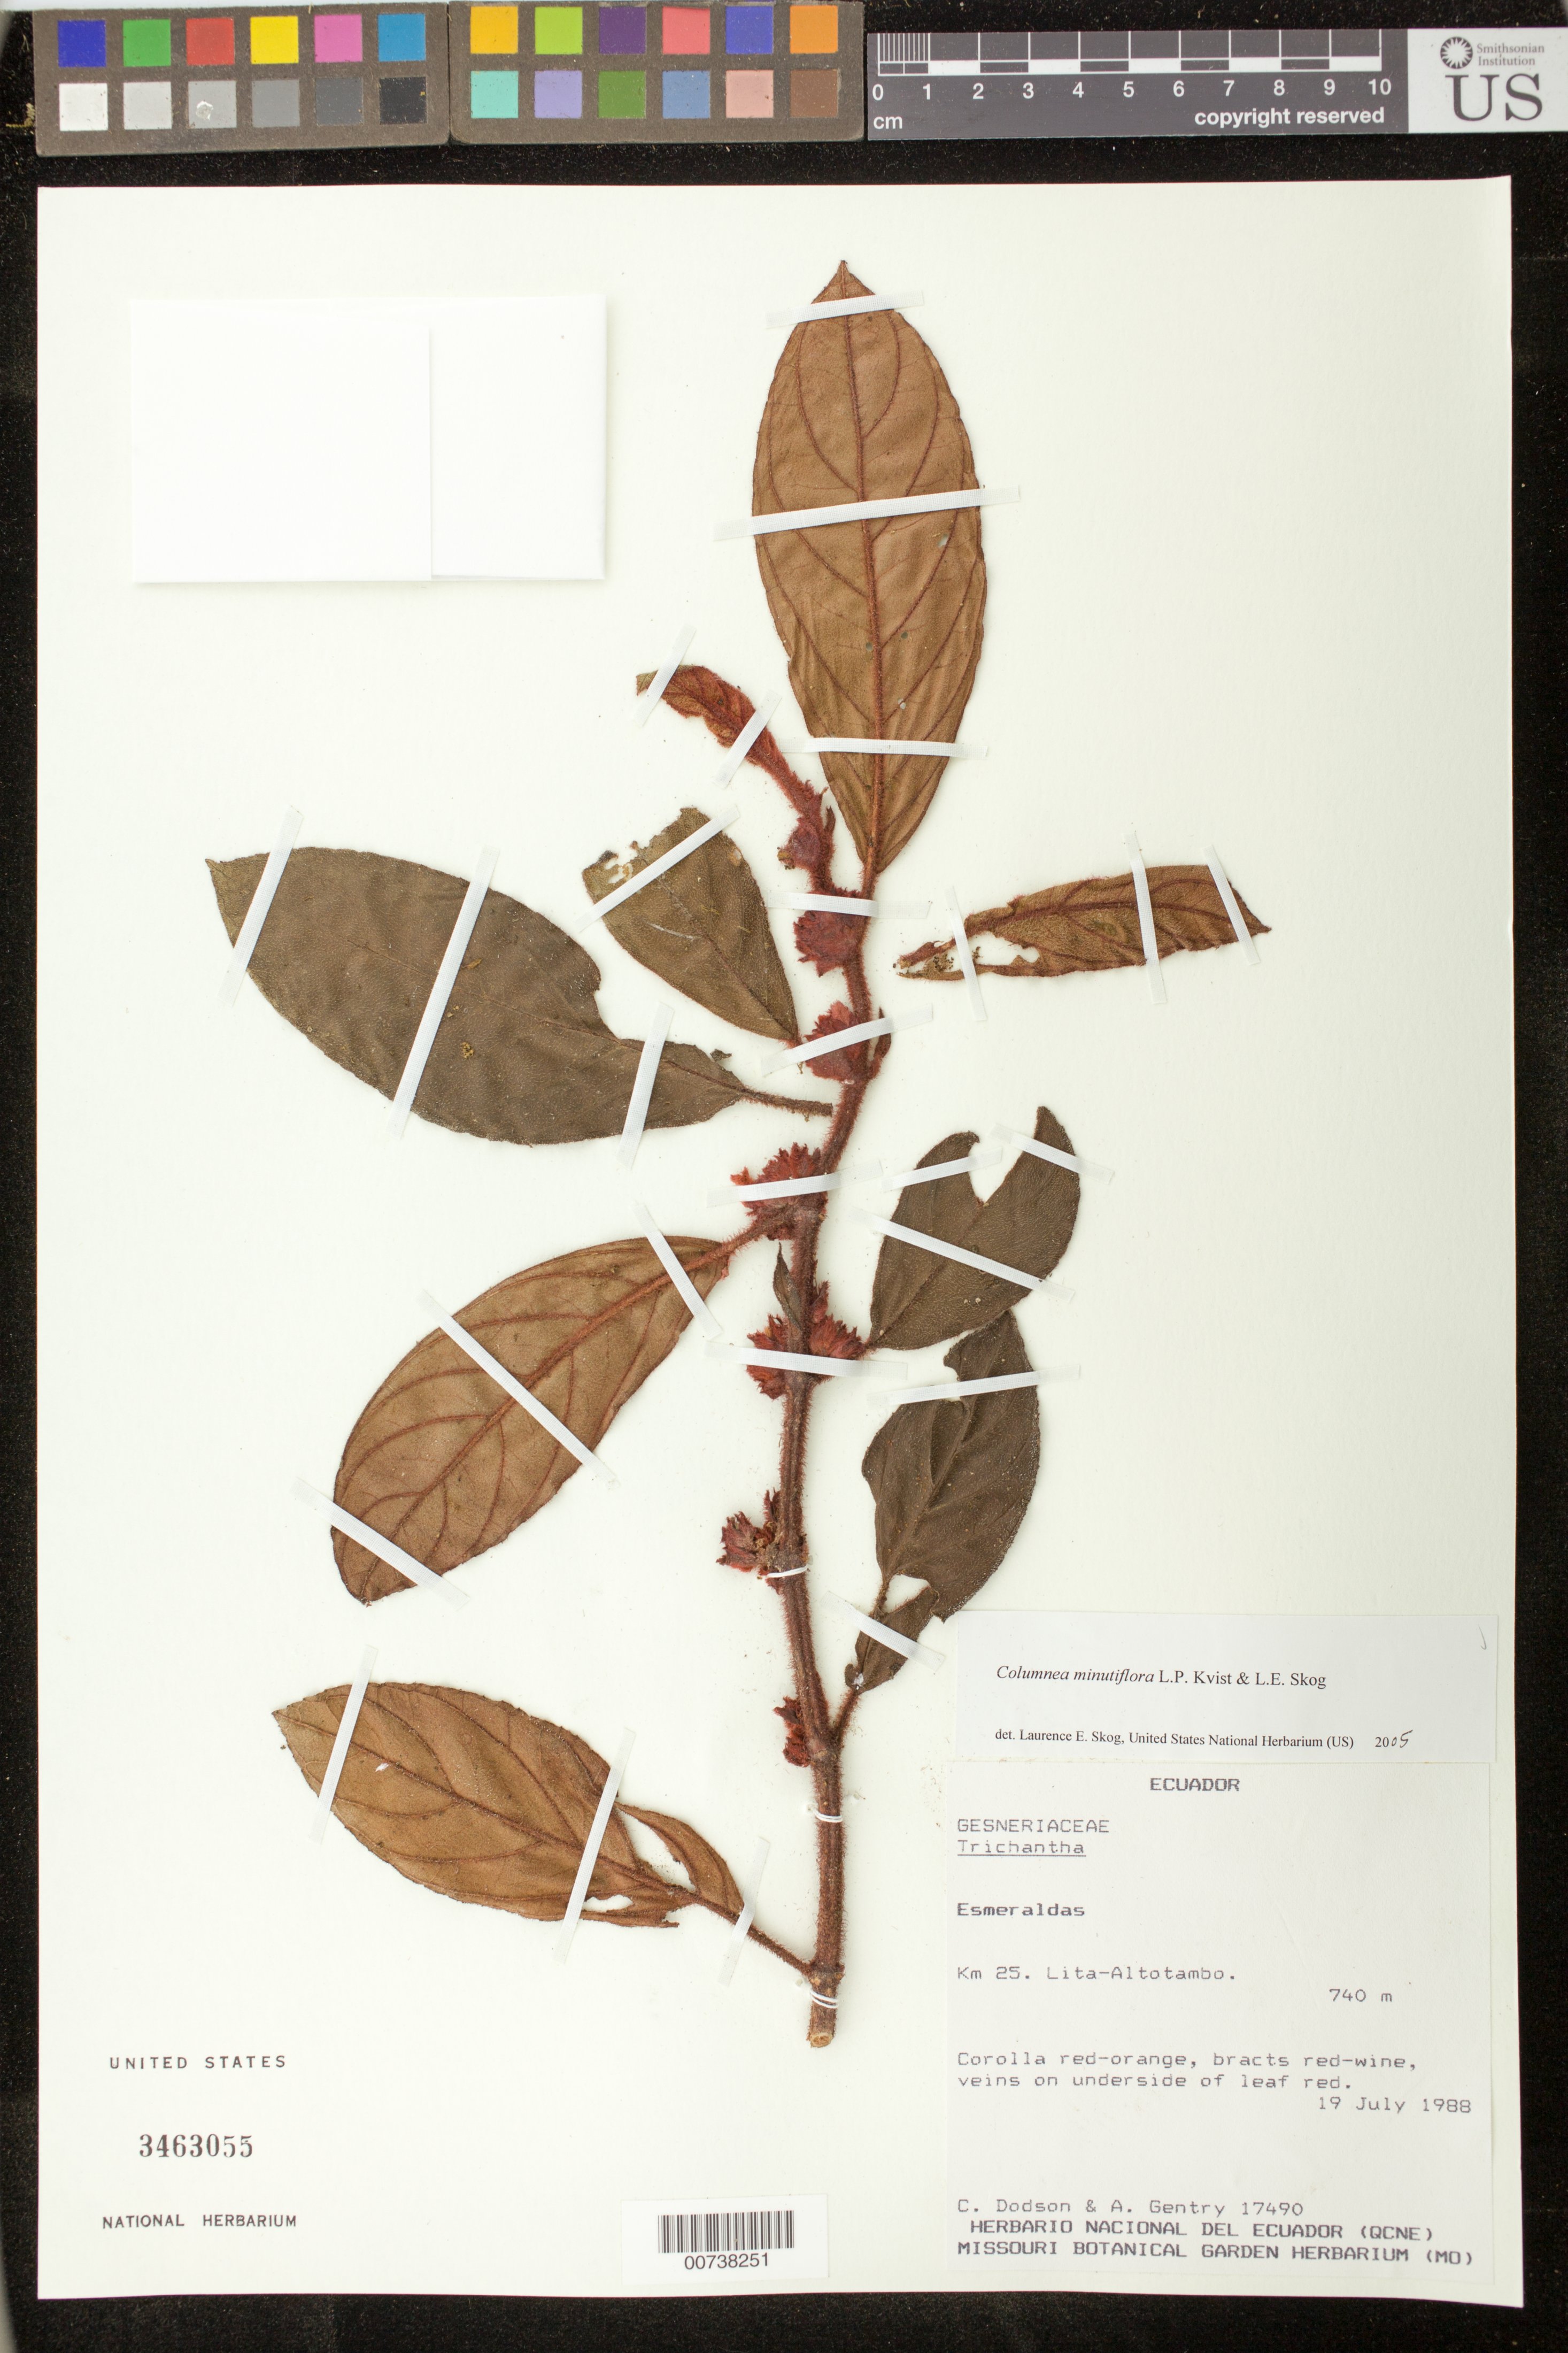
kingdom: Plantae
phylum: Tracheophyta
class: Magnoliopsida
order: Lamiales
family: Gesneriaceae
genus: Columnea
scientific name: Columnea flavohirsuta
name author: J.L. Clark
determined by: Clark, J. L.; Skog, Laurence E.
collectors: C. H. Dodson & A. H. Gentry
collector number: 17490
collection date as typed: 19 Jul 1988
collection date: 1988-07-19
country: Ecuador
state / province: Esmeraldas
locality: Km 25 Lita-Altotambo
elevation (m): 740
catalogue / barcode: US 3463055